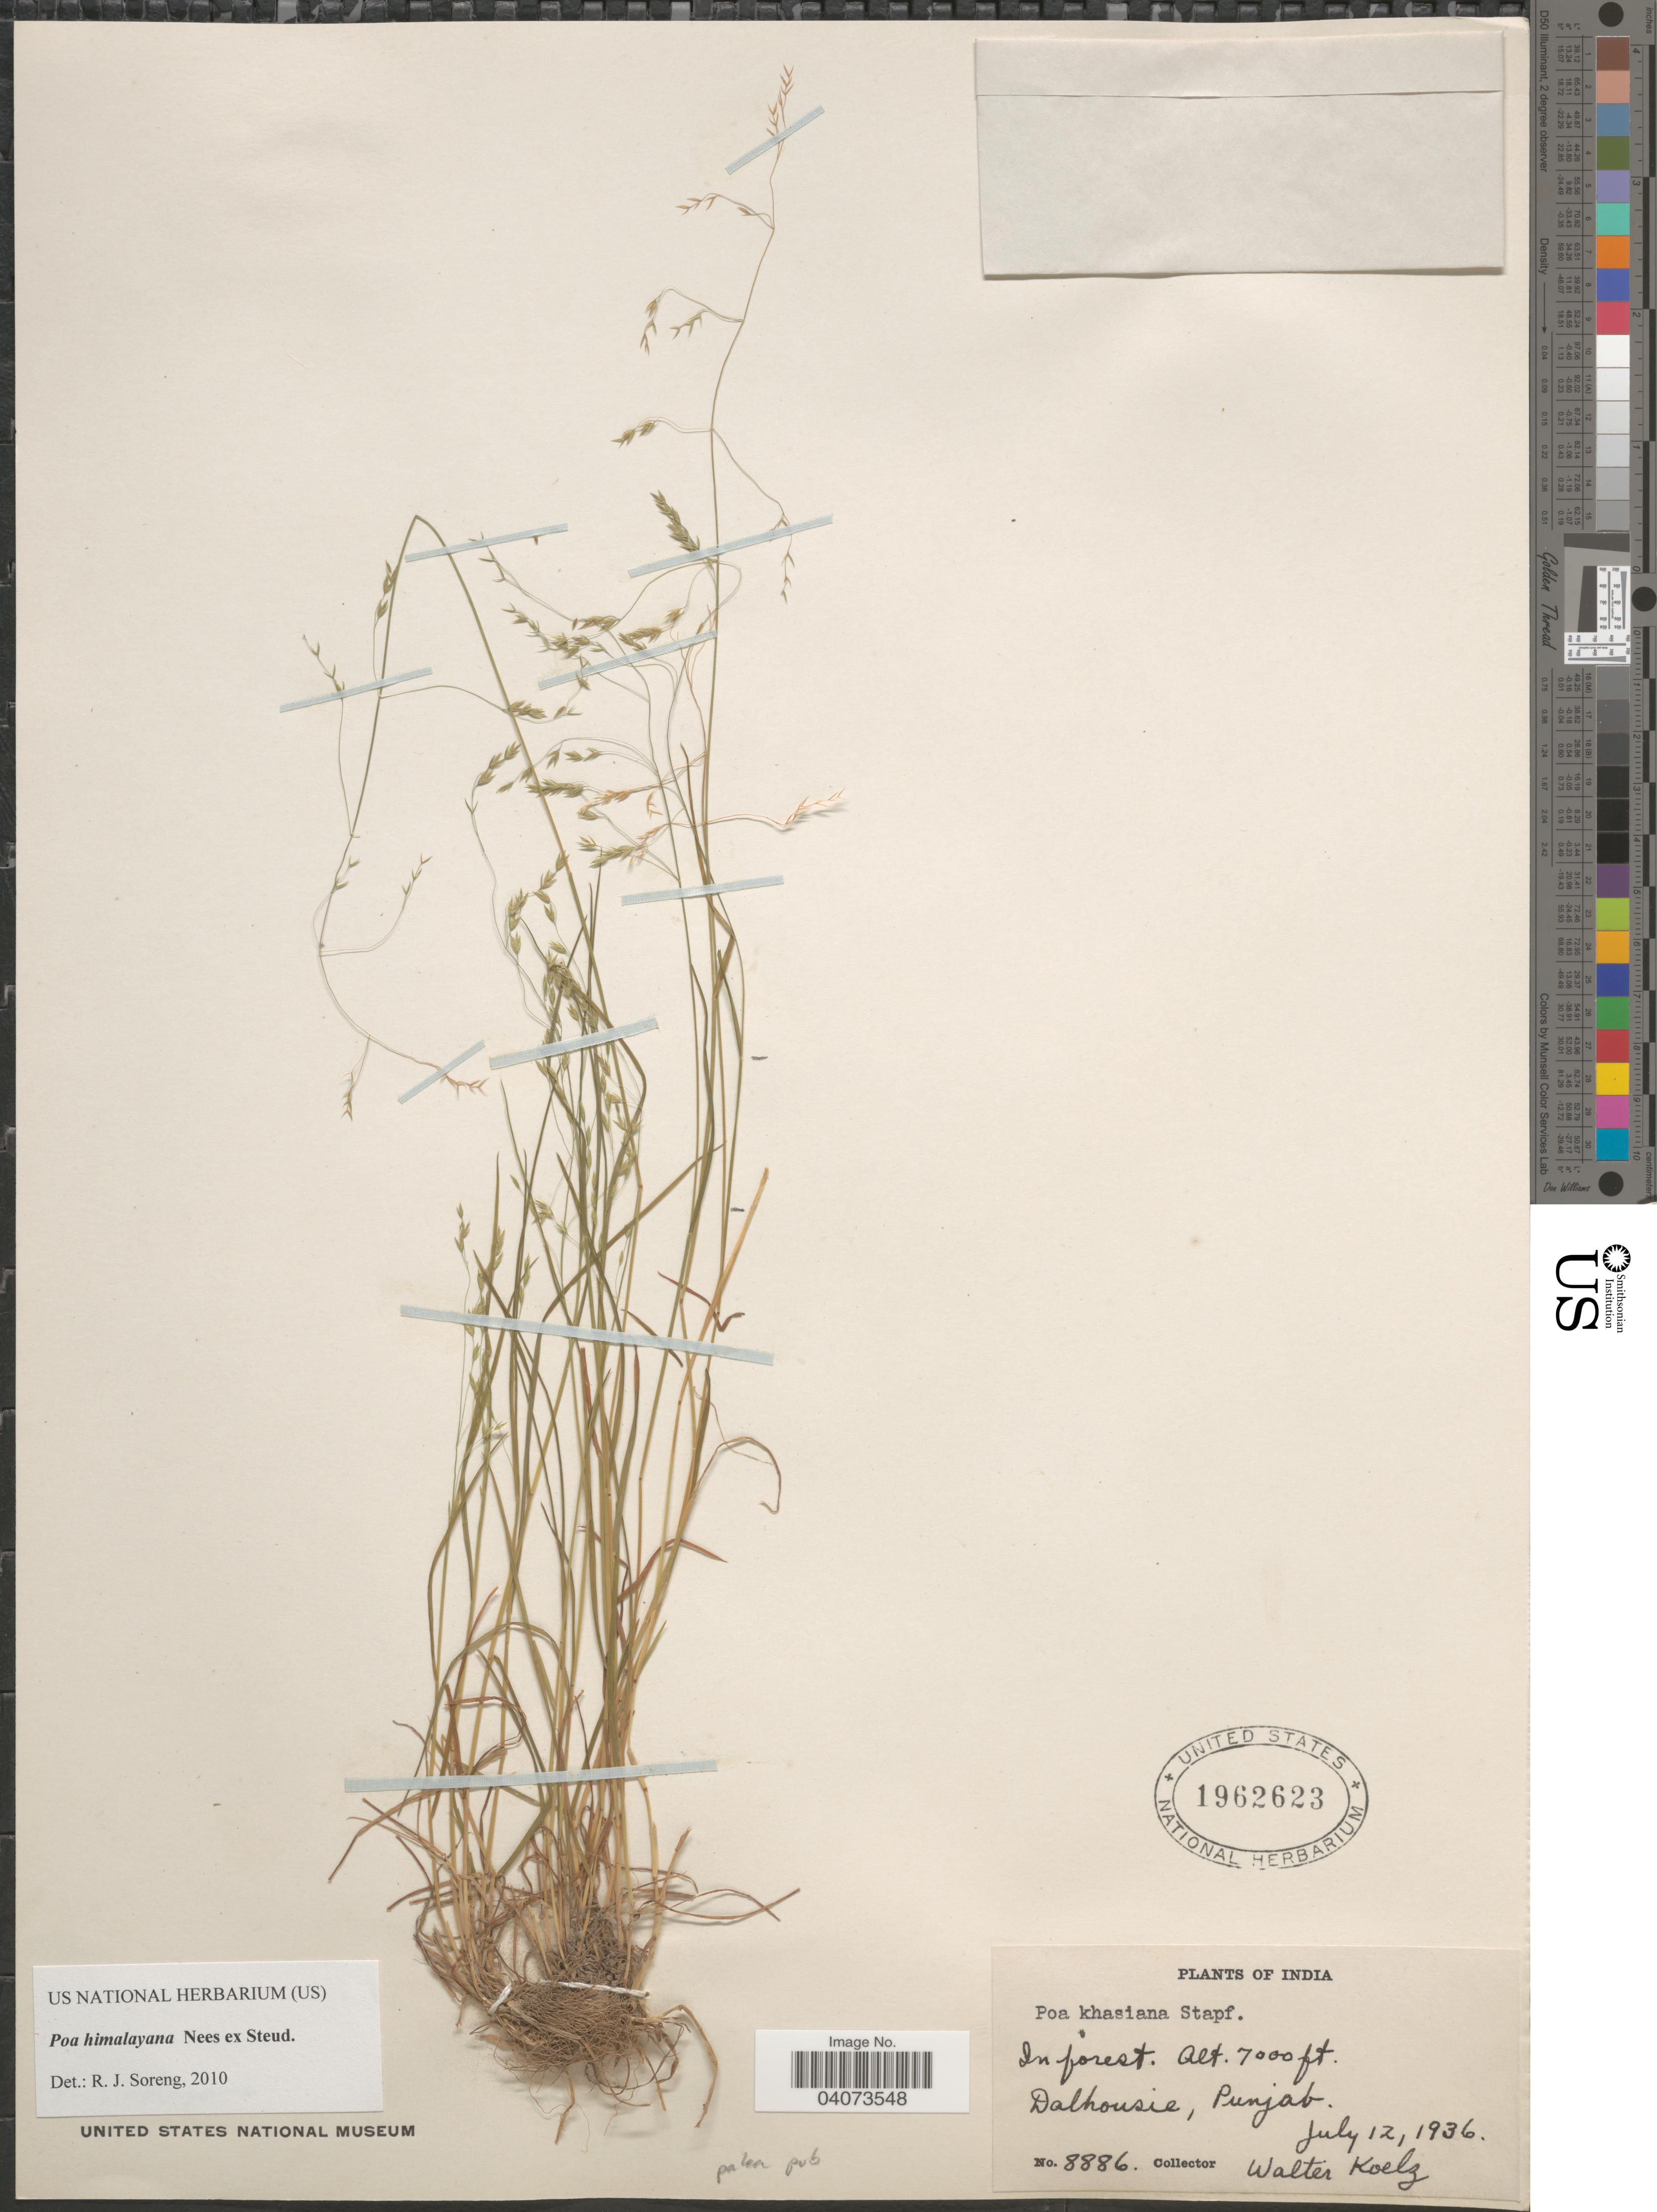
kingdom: Plantae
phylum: Tracheophyta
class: Liliopsida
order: Poales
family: Poaceae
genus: Poa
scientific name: Poa himalayana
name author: Nees ex Steud.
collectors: W. N. Koelz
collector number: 8886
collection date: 1936-07-12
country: India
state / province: Punjab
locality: In forest. Dalhousie, Punjab.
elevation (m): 2134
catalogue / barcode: US 1962623